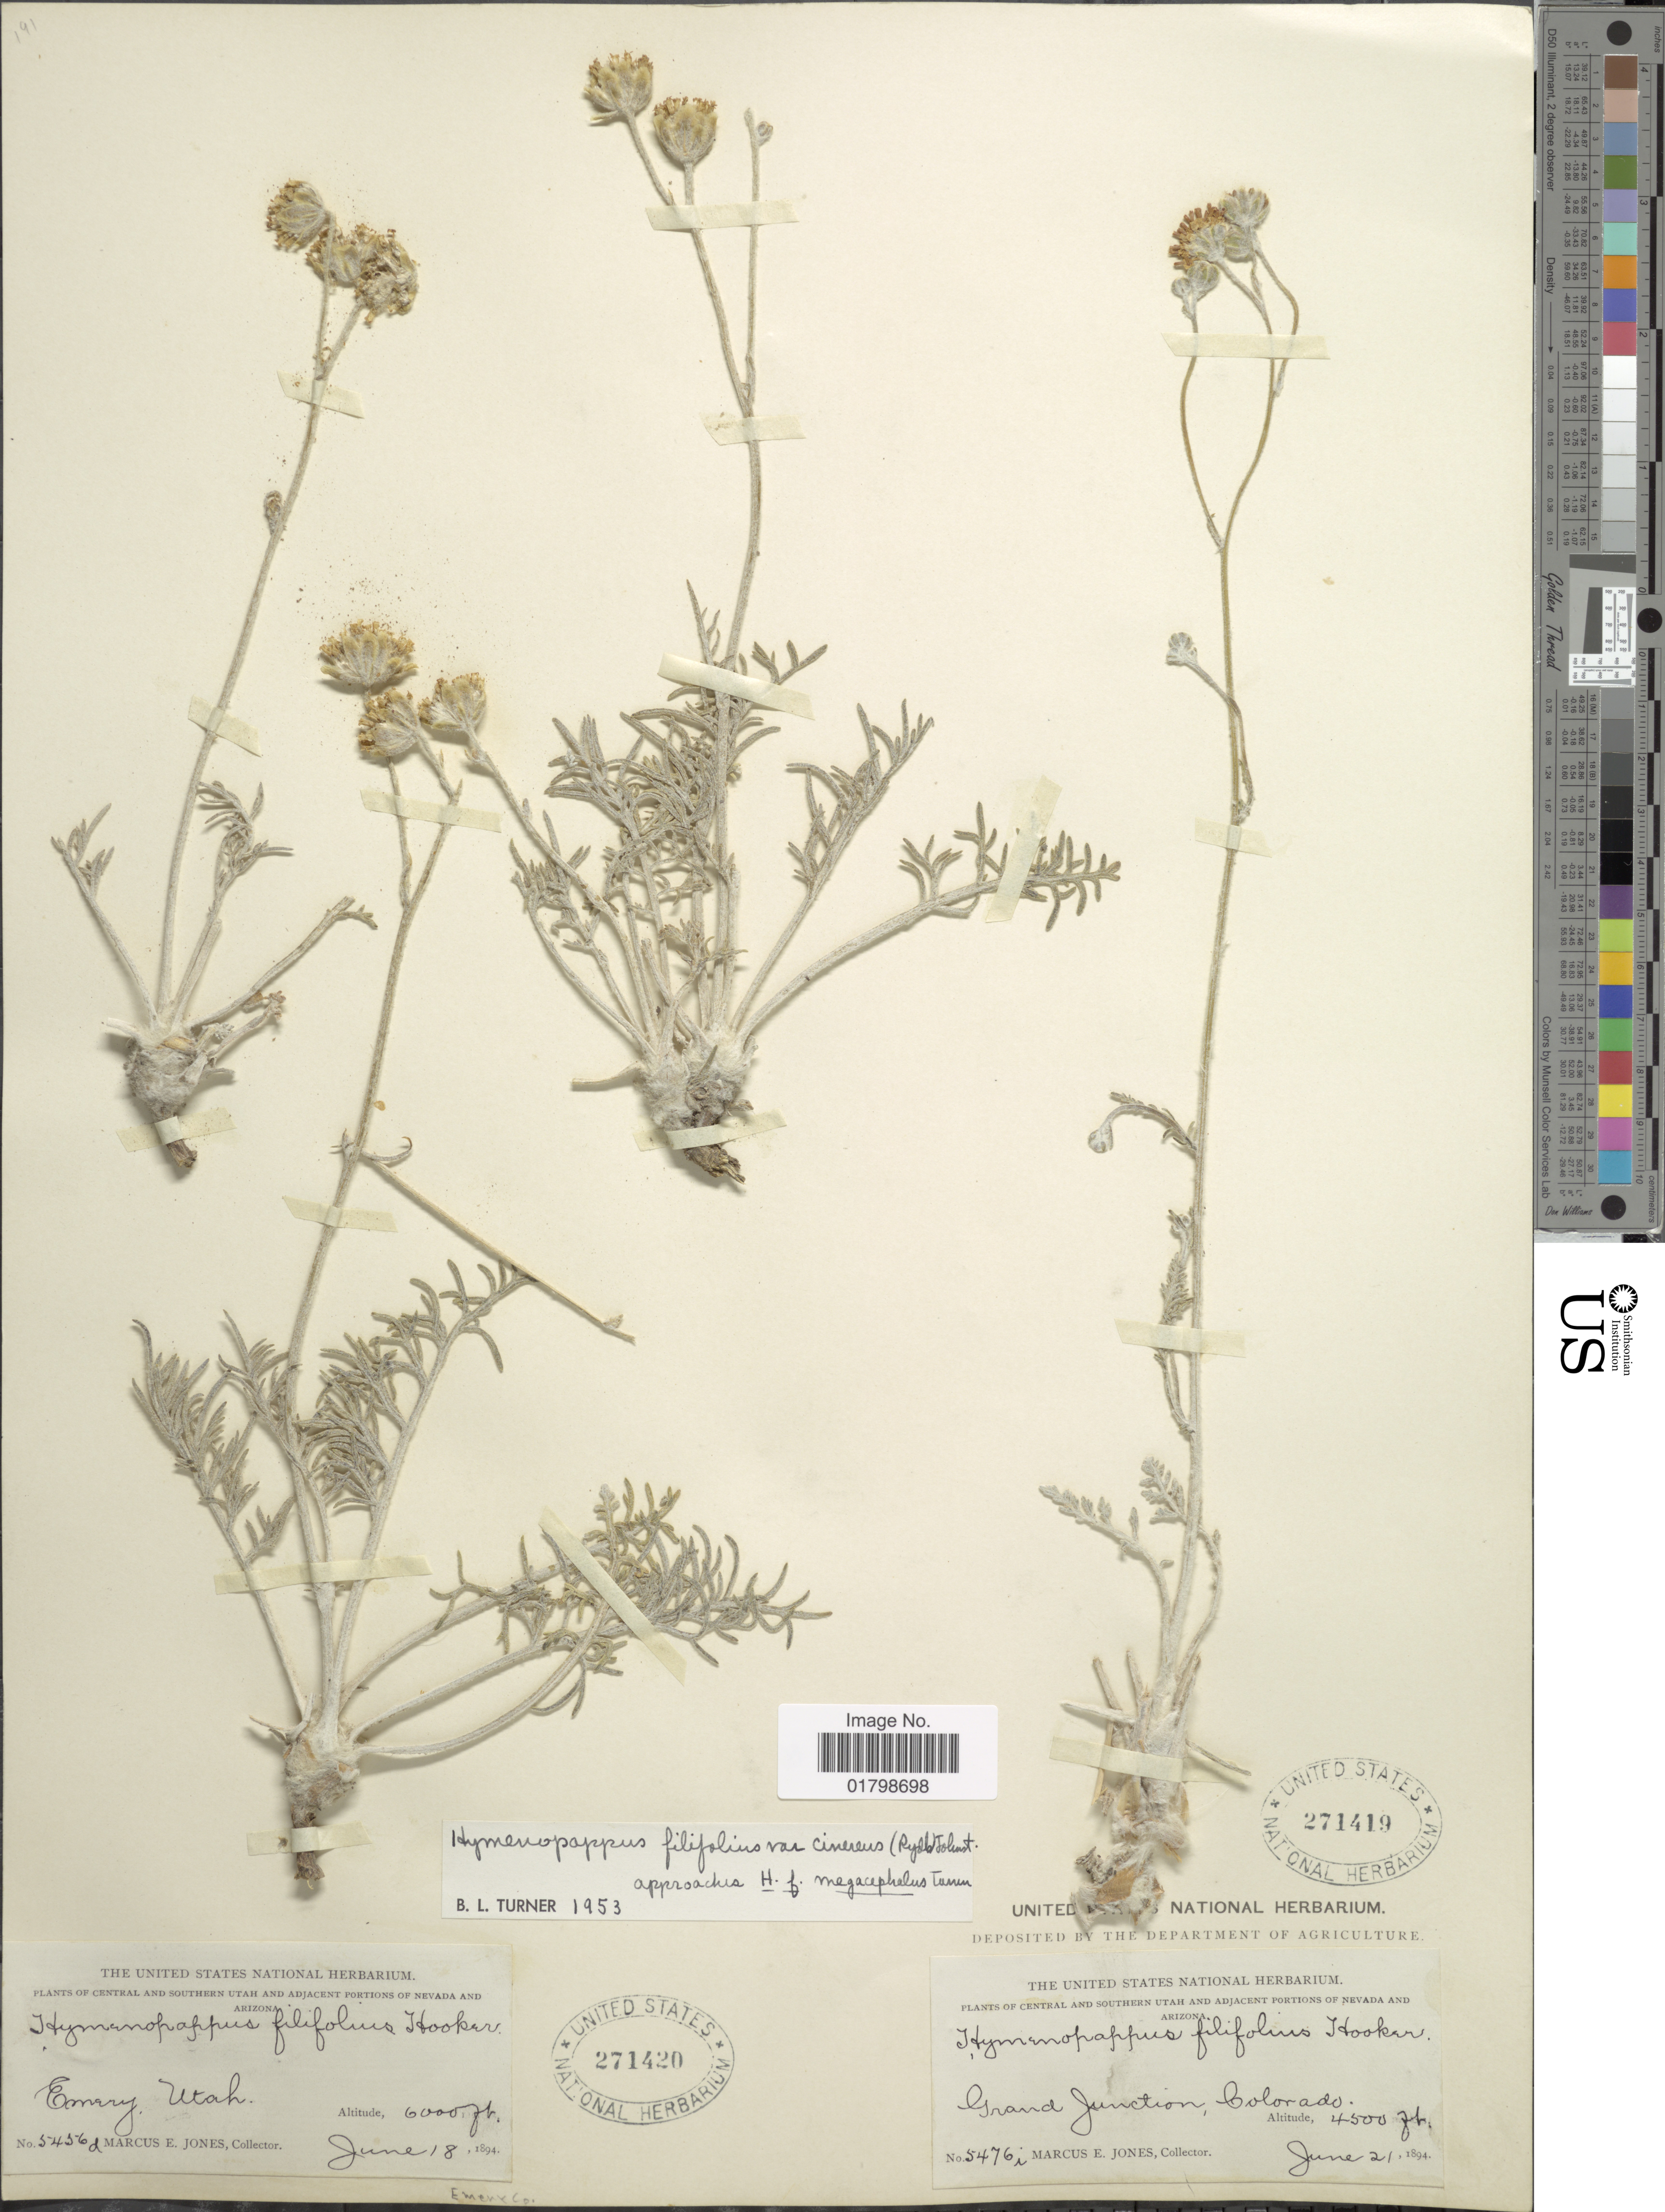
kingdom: Plantae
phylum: Tracheophyta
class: Magnoliopsida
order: Asterales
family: Asteraceae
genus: Hymenopappus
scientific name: Hymenopappus filifolius var. cinereus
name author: (Rydb.) I.M. Johnst.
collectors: M. E. Jones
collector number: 5456d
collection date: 1894-06-18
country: United States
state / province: Utah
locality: Emery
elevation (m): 1829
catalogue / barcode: US 271420